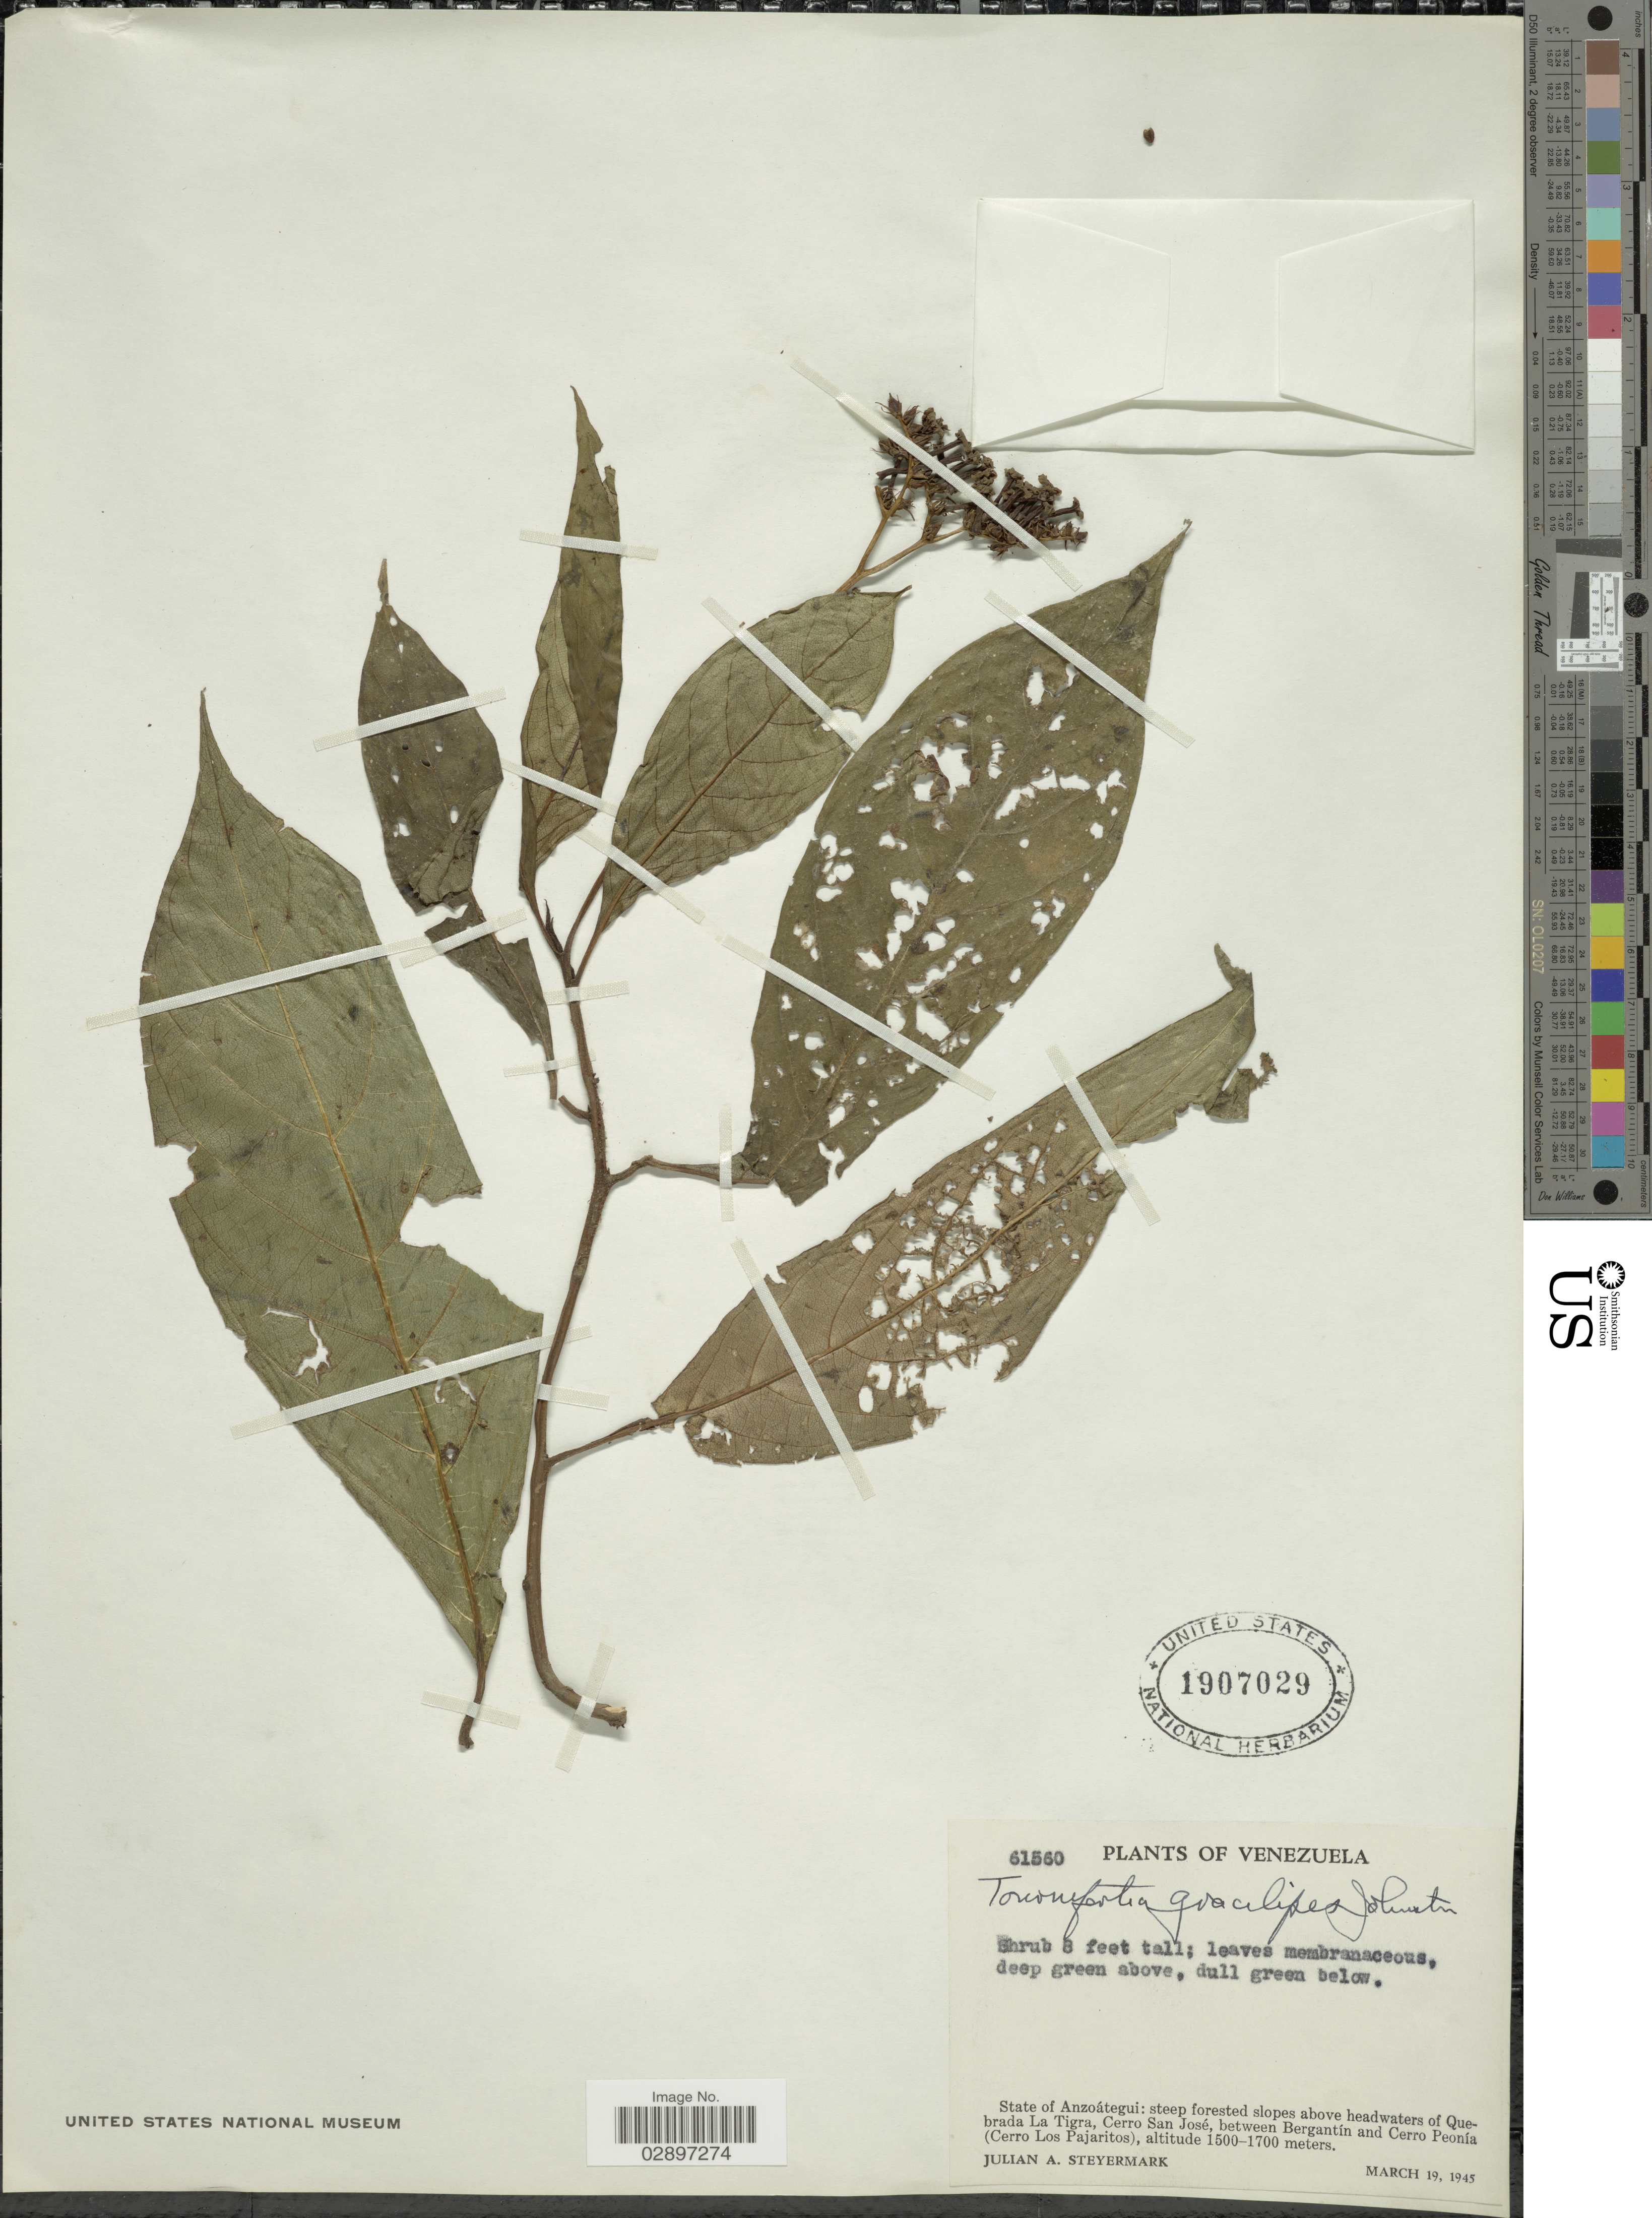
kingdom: Plantae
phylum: Tracheophyta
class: Magnoliopsida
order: Boraginales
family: Heliotropiaceae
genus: Tournefortia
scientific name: Tournefortia gracilipes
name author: I.M. Johnst.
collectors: J. Steyermark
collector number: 61560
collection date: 1945-03-19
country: Venezuela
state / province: Anzoategui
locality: State of Anzoátegui: steep forested slopes above headwaters of Quebrada La Tigra, Cerro San José, between Bergantín and Cerro Peonía (Cerro Los Pajaritos).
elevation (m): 1500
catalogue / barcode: US 1907029